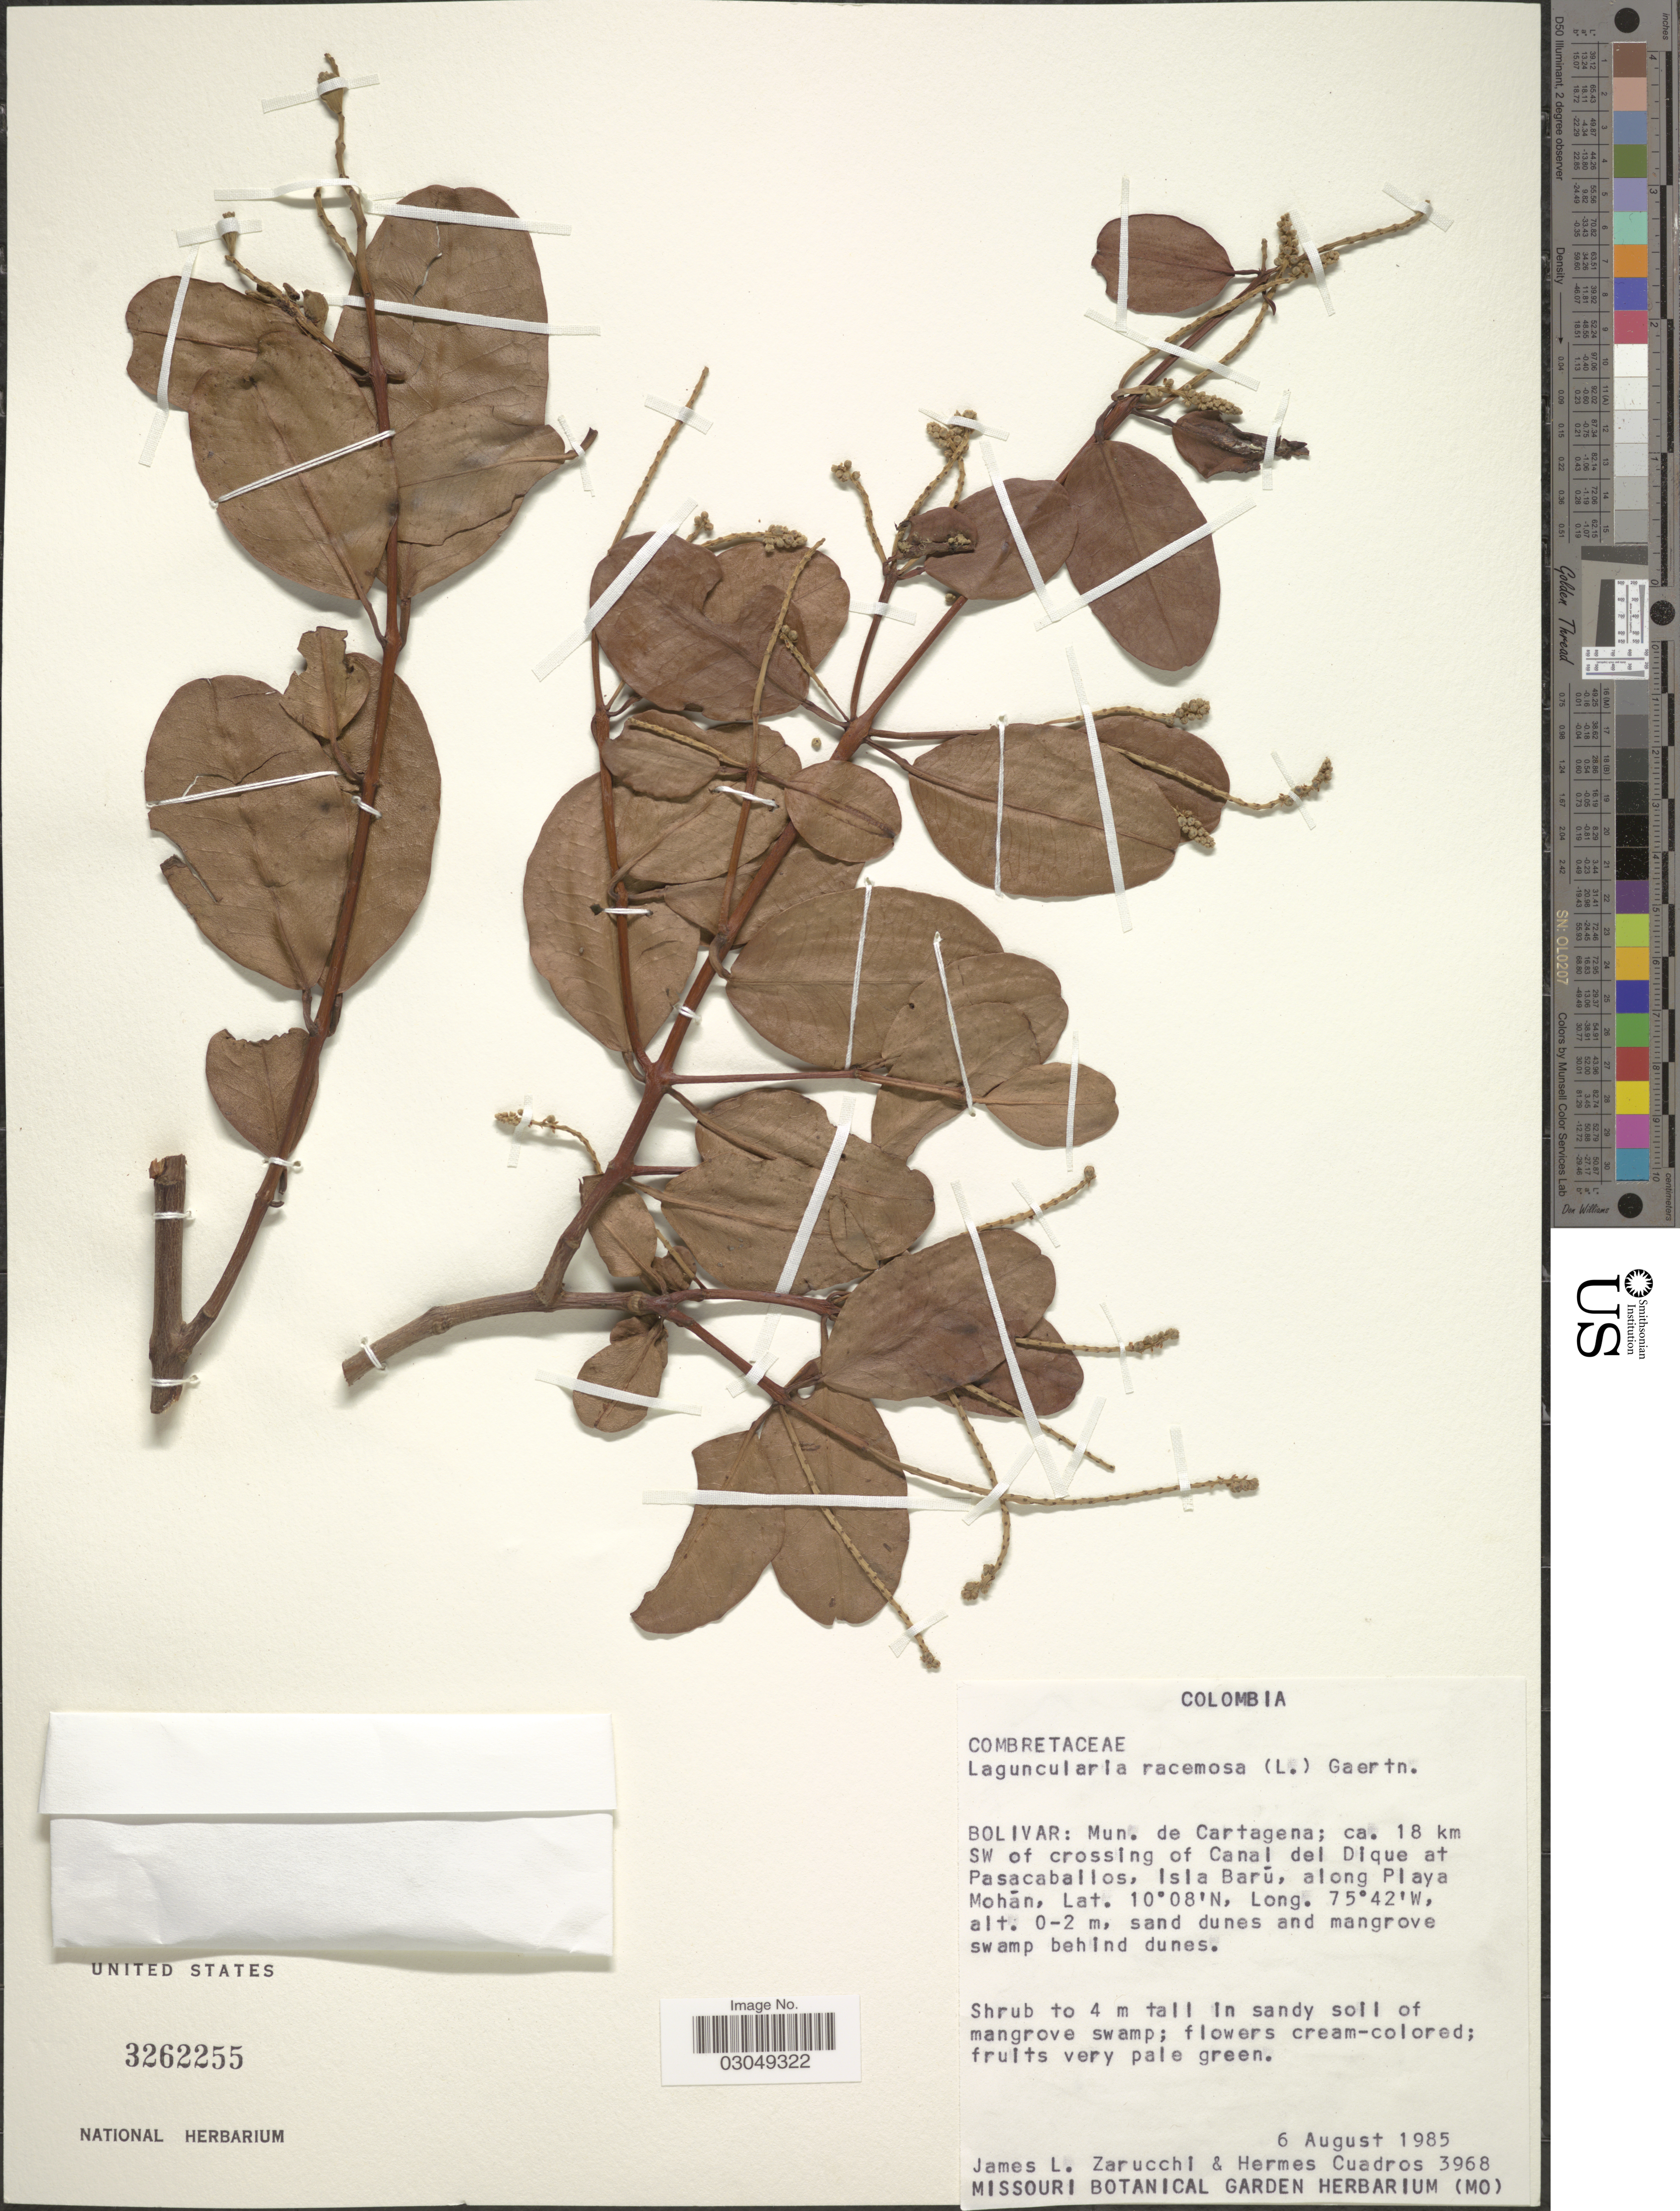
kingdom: Plantae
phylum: Tracheophyta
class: Magnoliopsida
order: Myrtales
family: Combretaceae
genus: Laguncularia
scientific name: Laguncularia racemosa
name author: (L.) C.F. Gaertn.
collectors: J. L. Zarucchi & H. Cuadros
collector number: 3968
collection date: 1985-08-06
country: Colombia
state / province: Bolívar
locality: Mun. de Cartagena; ca. 18 km SW of crossing of Canal del Dique at Pasacaballos, Isla Barú, along Playa Mohán.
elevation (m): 0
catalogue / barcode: US 3262255